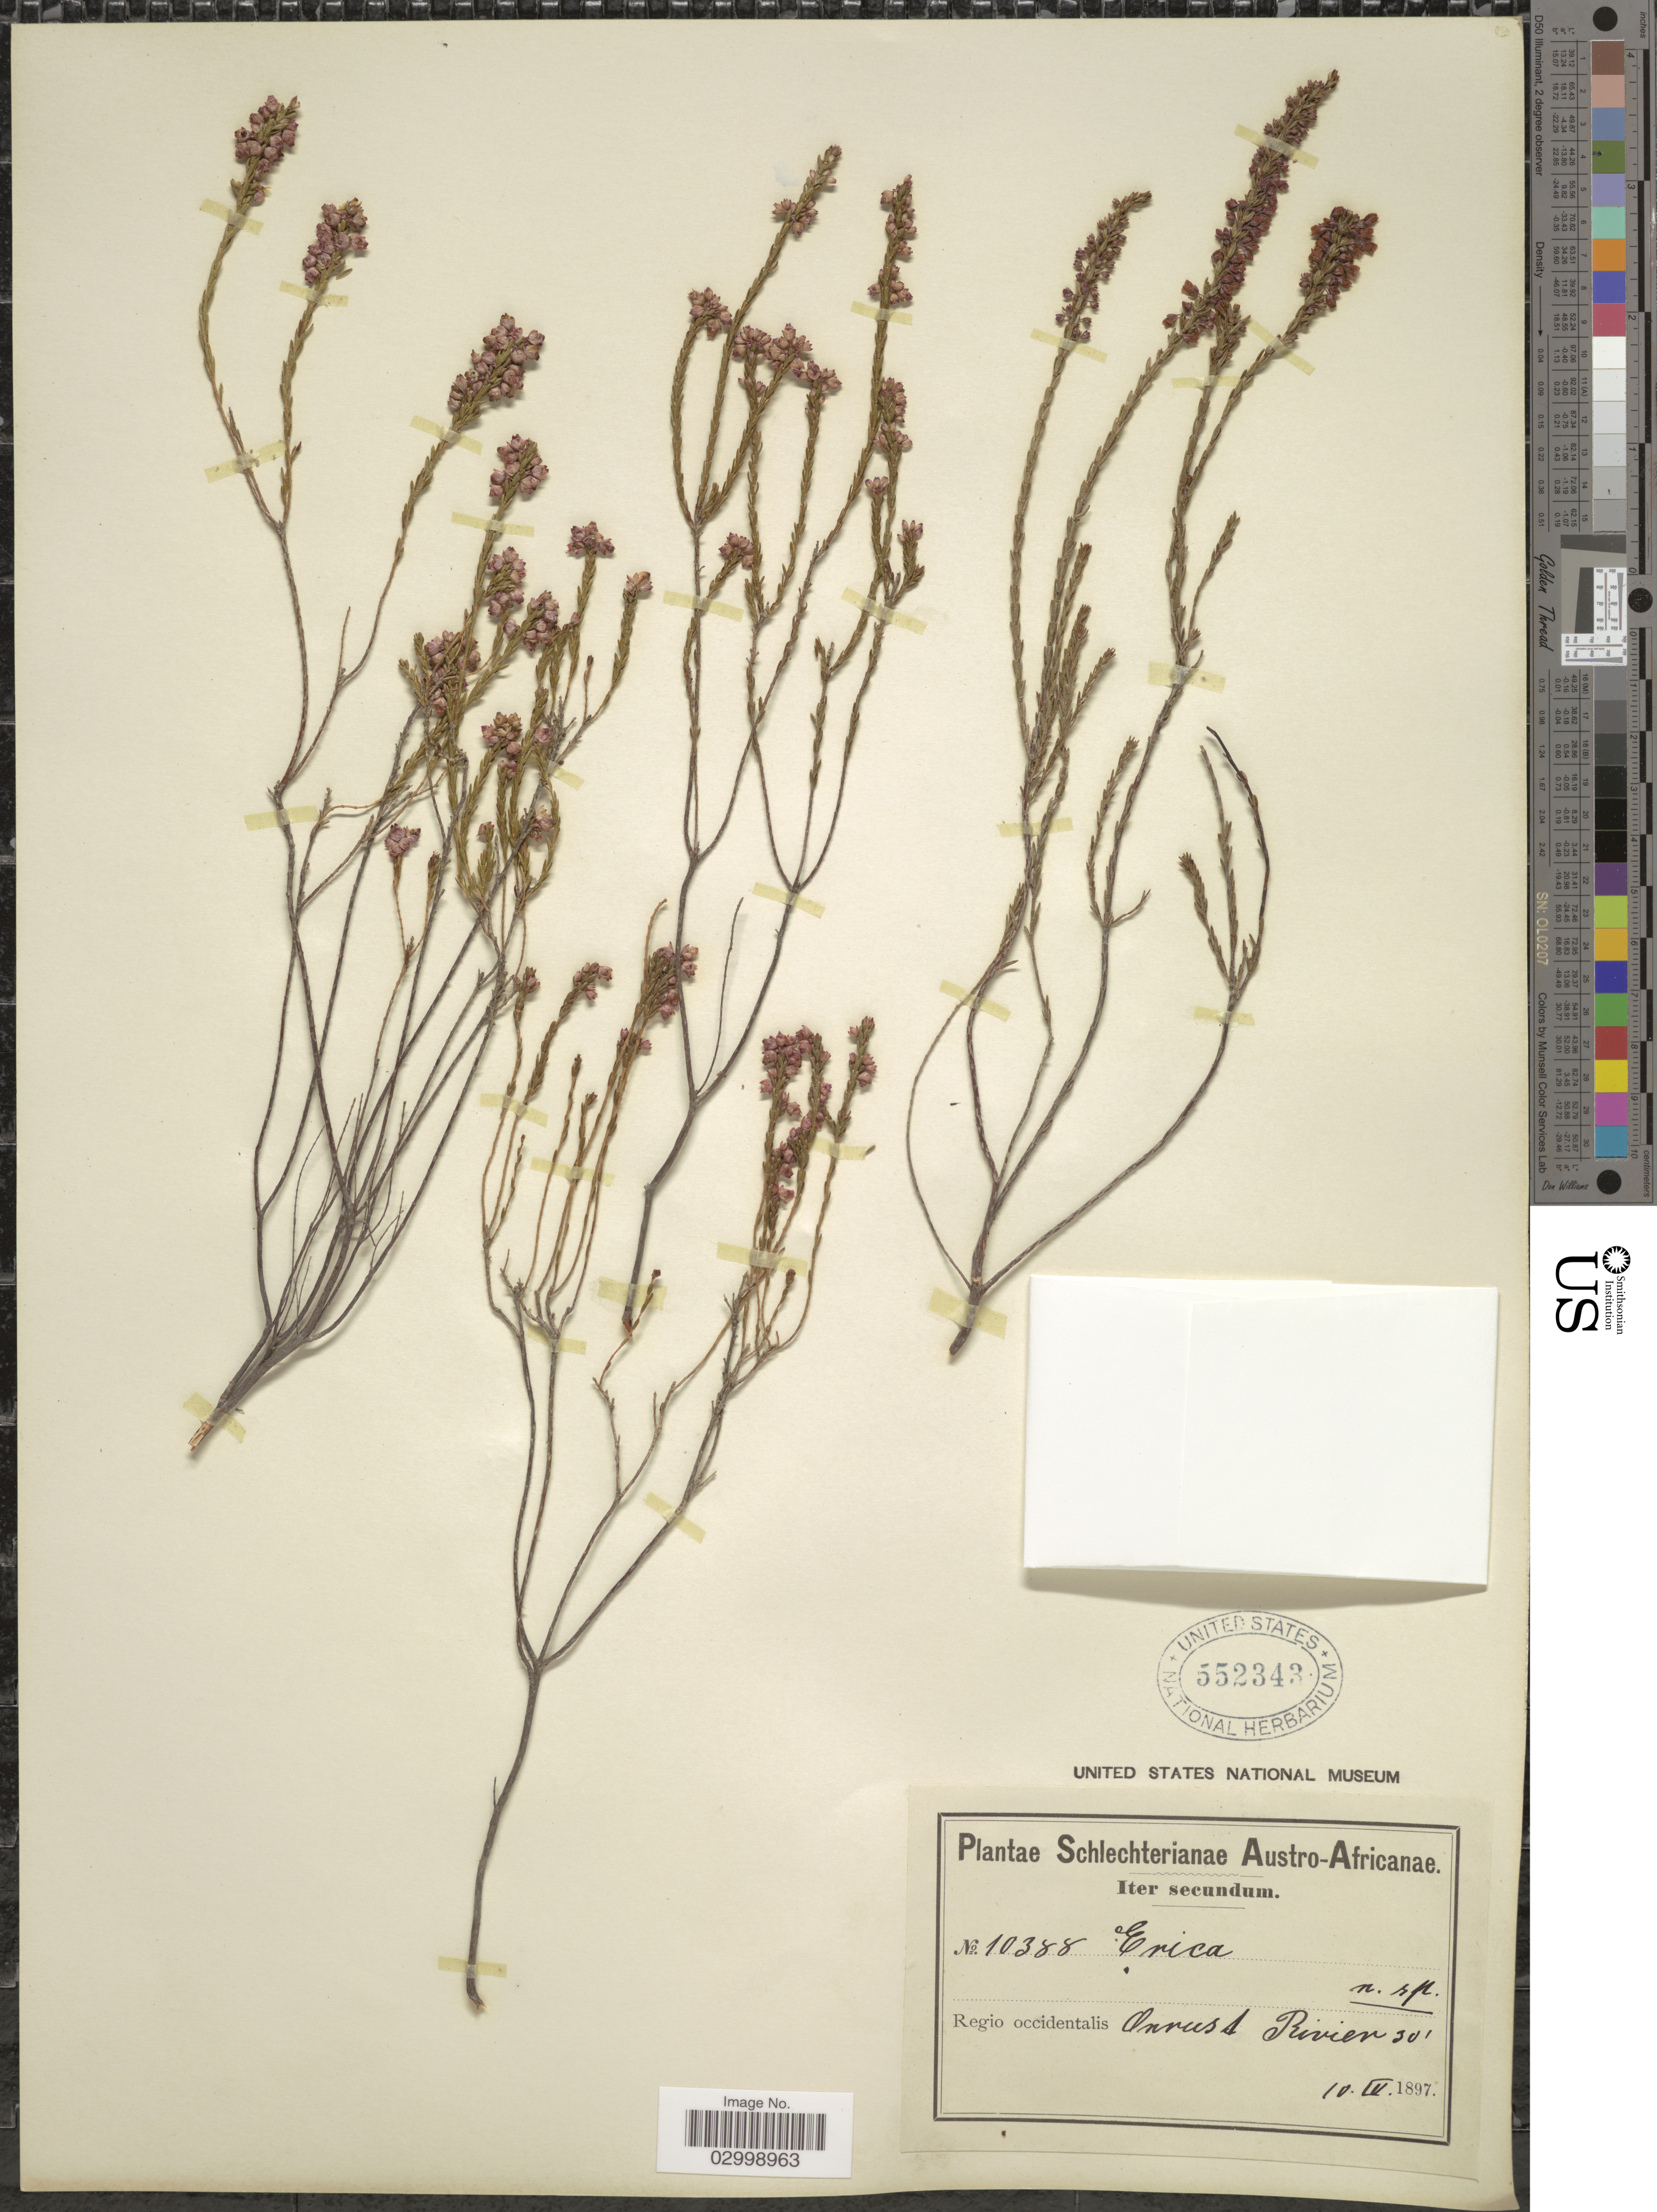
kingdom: Plantae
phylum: Tracheophyta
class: Magnoliopsida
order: Ericales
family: Ericaceae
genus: Erica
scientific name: Erica sp.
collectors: Schlechter, --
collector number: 10388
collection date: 1897-04-10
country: South Africa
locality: Austro-Africanae, Regio occidentalis, Onrust Rivier.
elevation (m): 9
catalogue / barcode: US 552343